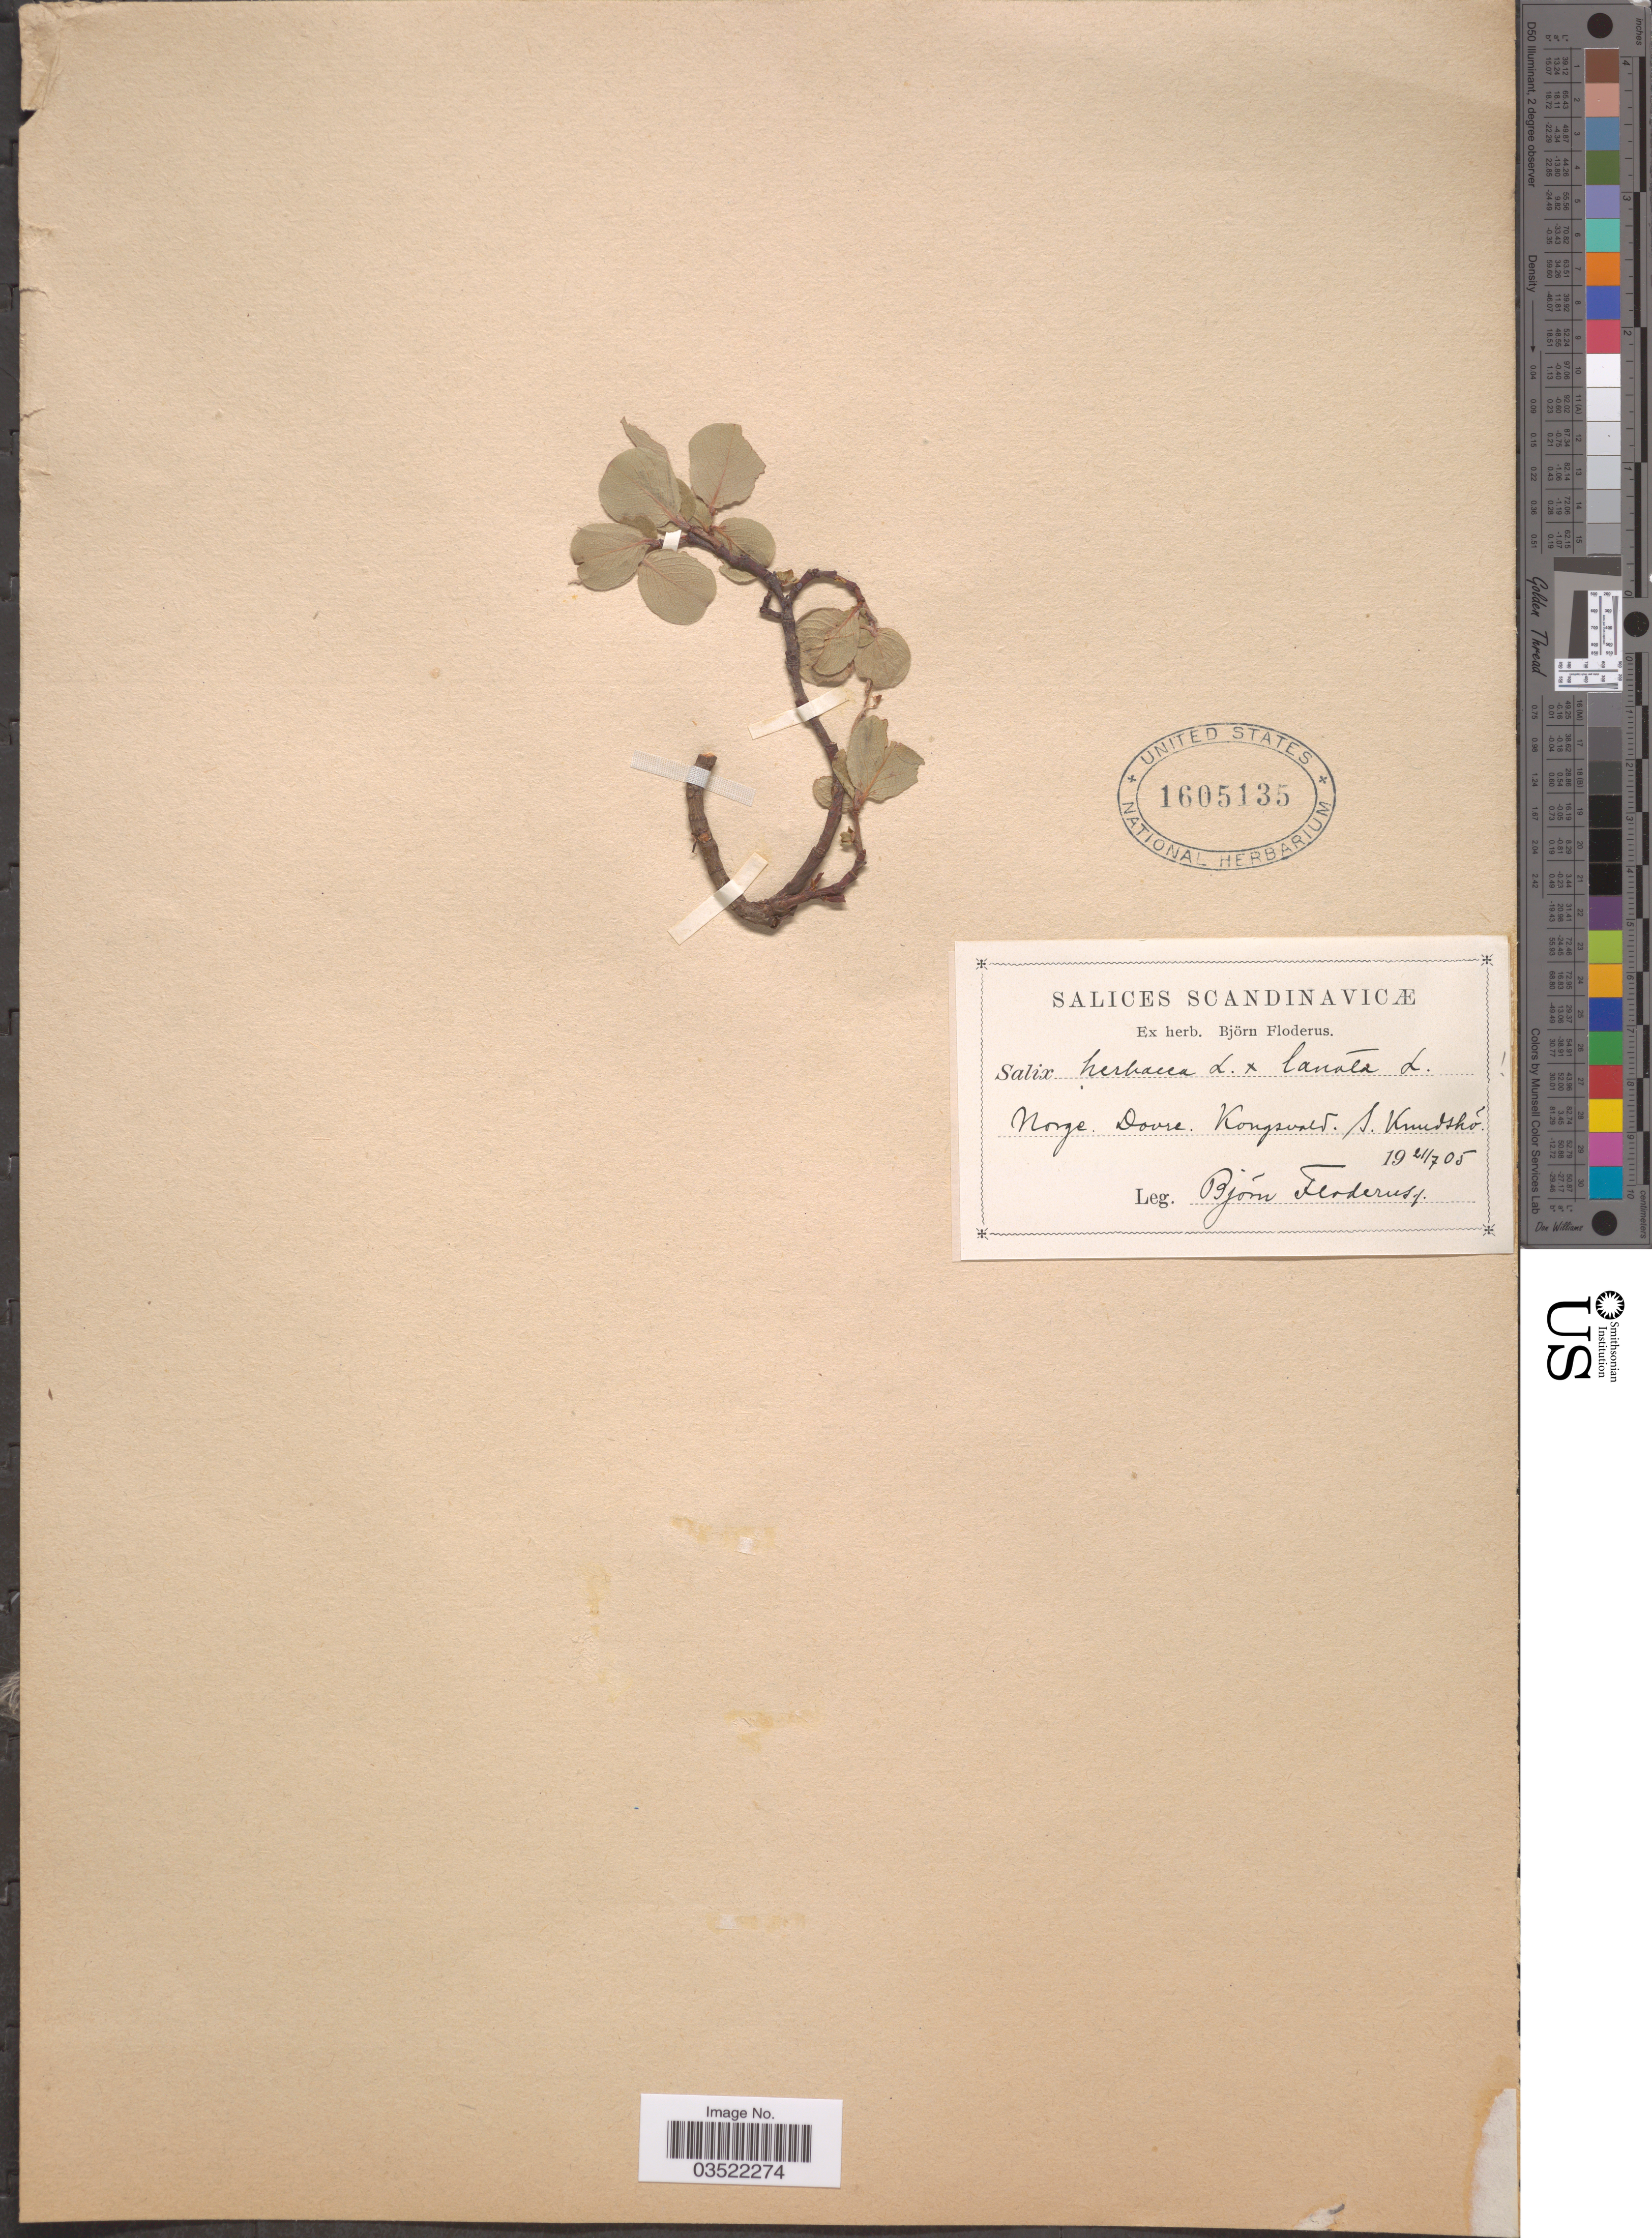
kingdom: Plantae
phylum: Tracheophyta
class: Magnoliopsida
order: Malpighiales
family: Salicaceae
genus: Salix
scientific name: Salix herbacea x S. lanata L.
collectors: B. G. O. Floderus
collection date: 1905-07-21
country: Norway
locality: Scandinavicæ. Norge. Dovre. Kongsvold. S. Knudsho.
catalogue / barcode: US 1605135